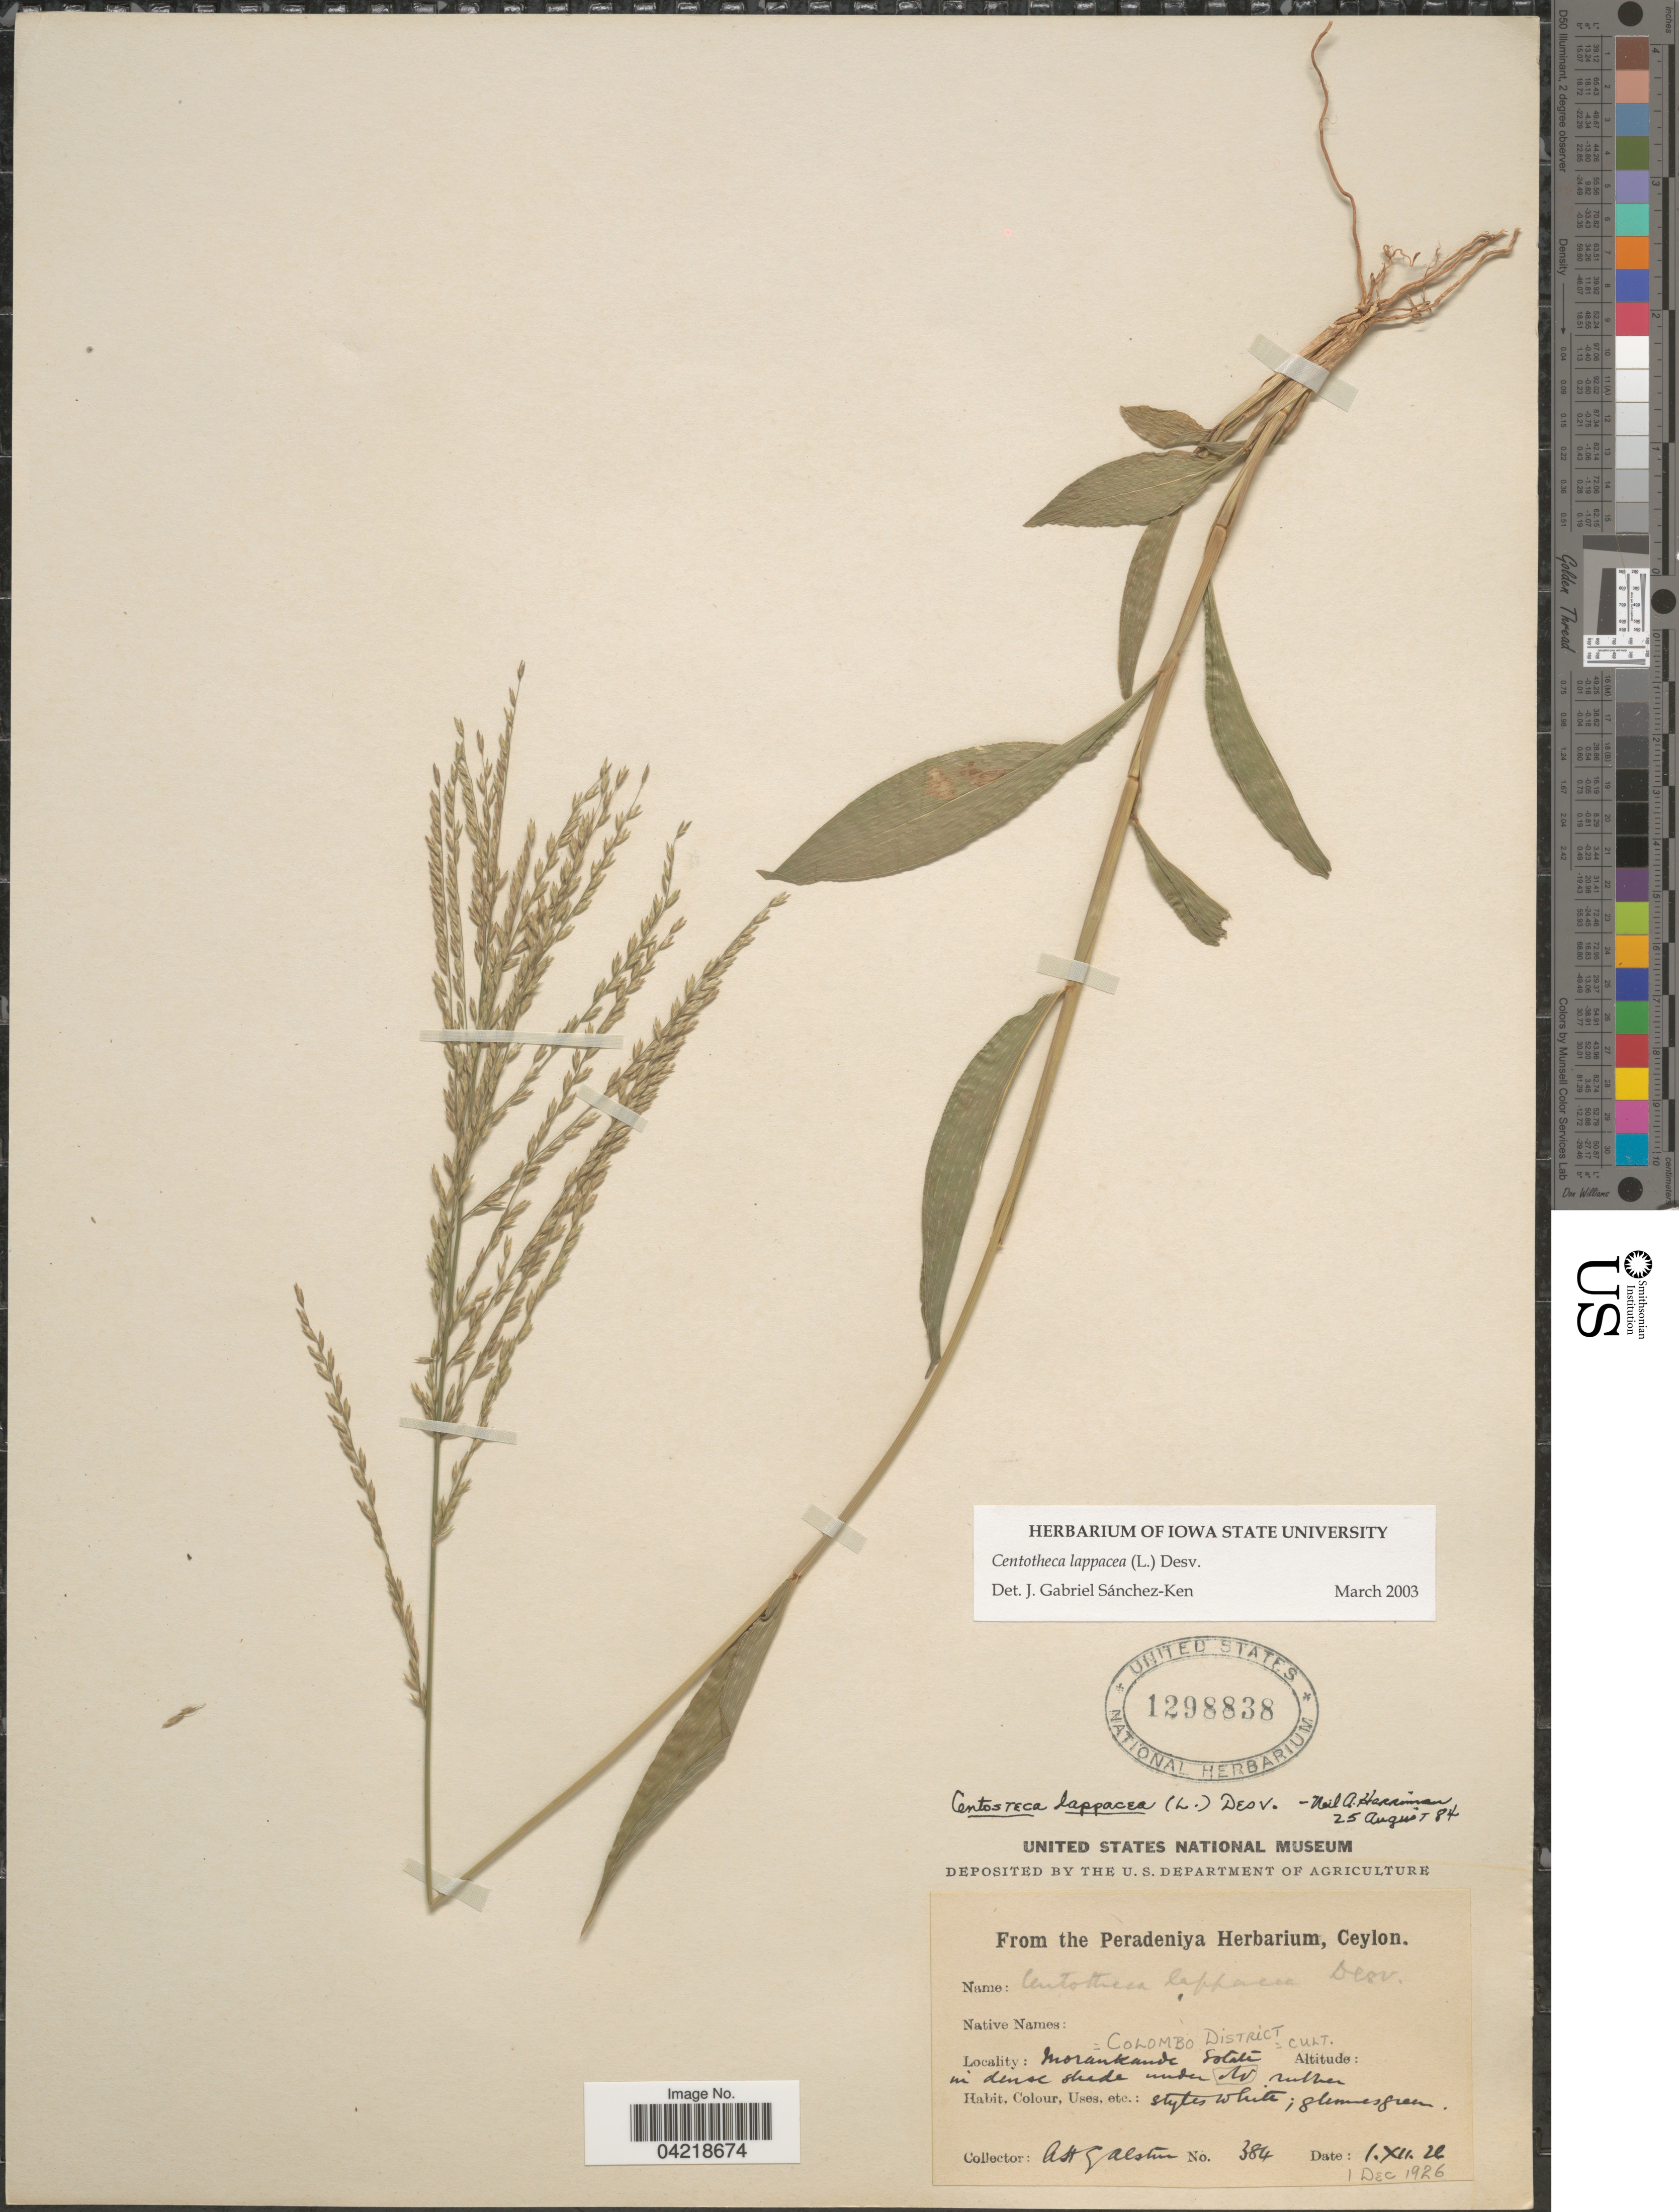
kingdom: Plantae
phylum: Tracheophyta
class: Liliopsida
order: Poales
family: Poaceae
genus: Centotheca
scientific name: Centotheca lappacea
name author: (L.) Desv.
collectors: A. H. Alston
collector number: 384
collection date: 1926-12-01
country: Sri Lanka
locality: Colombo District.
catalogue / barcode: US 1298838